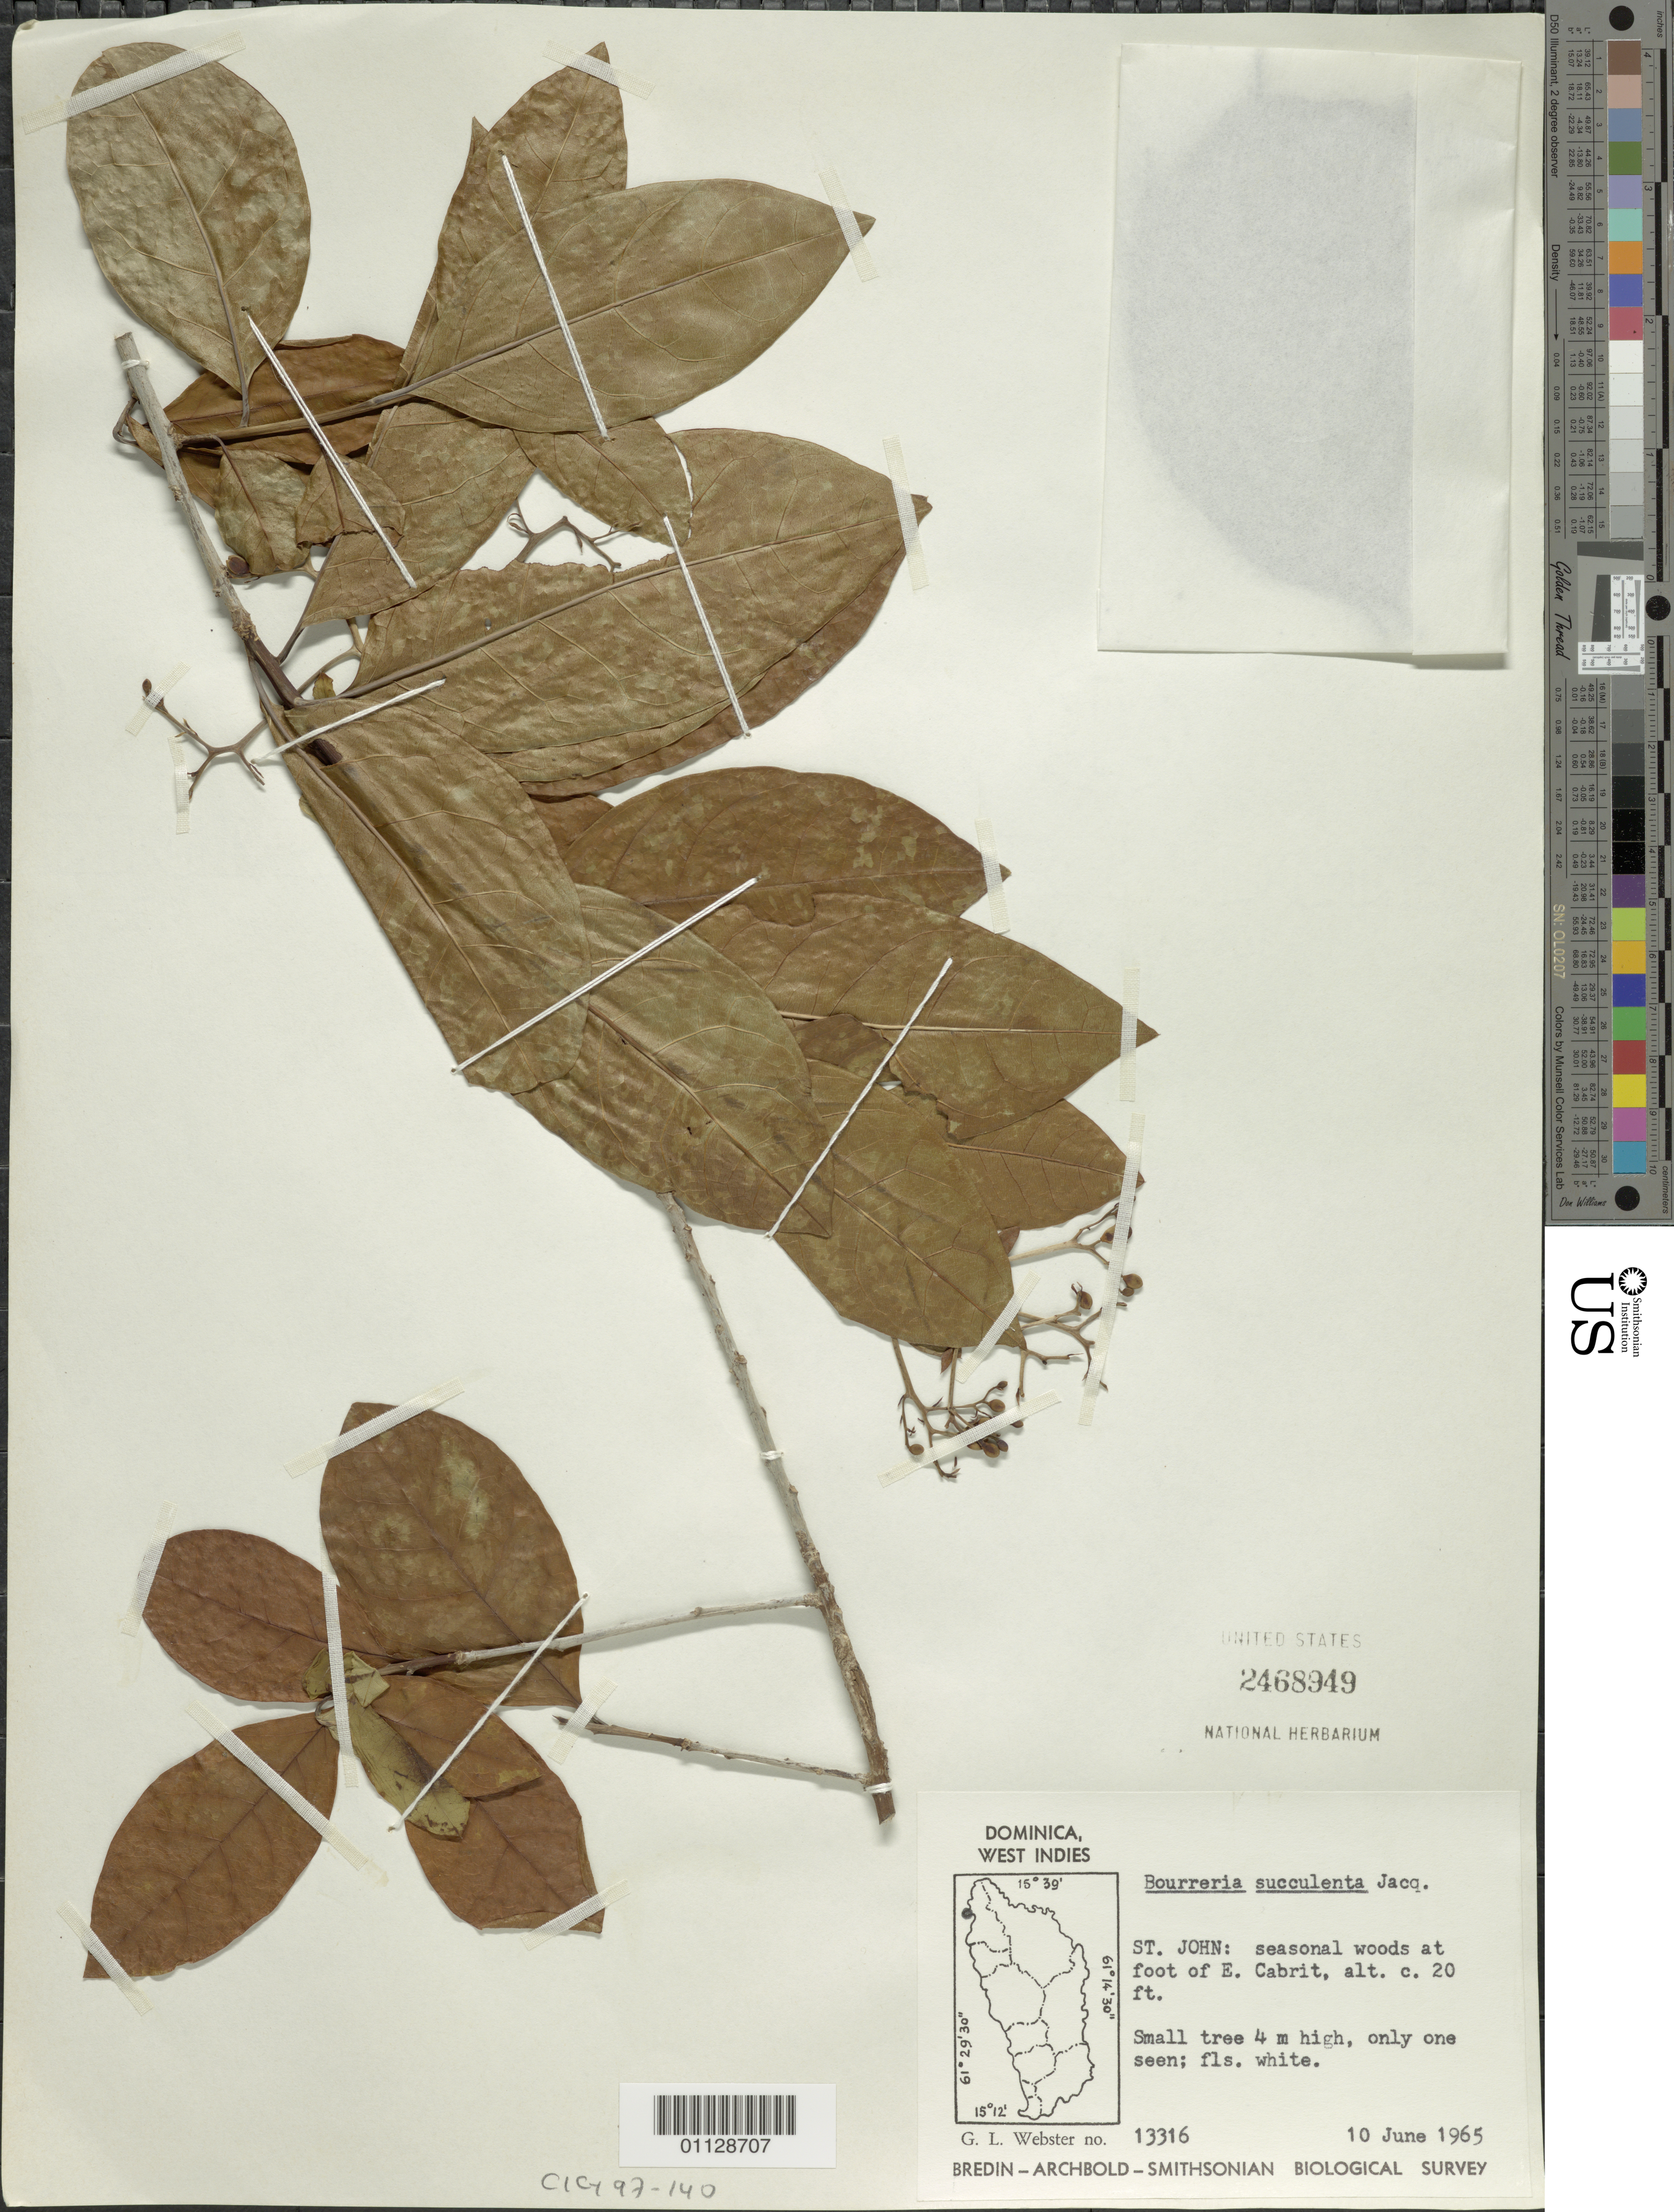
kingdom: Plantae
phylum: Tracheophyta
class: Magnoliopsida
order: Boraginales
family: Ehretiaceae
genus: Bourreria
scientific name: Bourreria succulenta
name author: Jacq.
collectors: G. L. Webster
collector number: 13316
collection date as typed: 10 Jun 1965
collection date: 1965-06-10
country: Dominica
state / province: St. John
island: Dominica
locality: Seasonal woods at foot of E. Cabrit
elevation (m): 6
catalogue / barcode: US 2468949